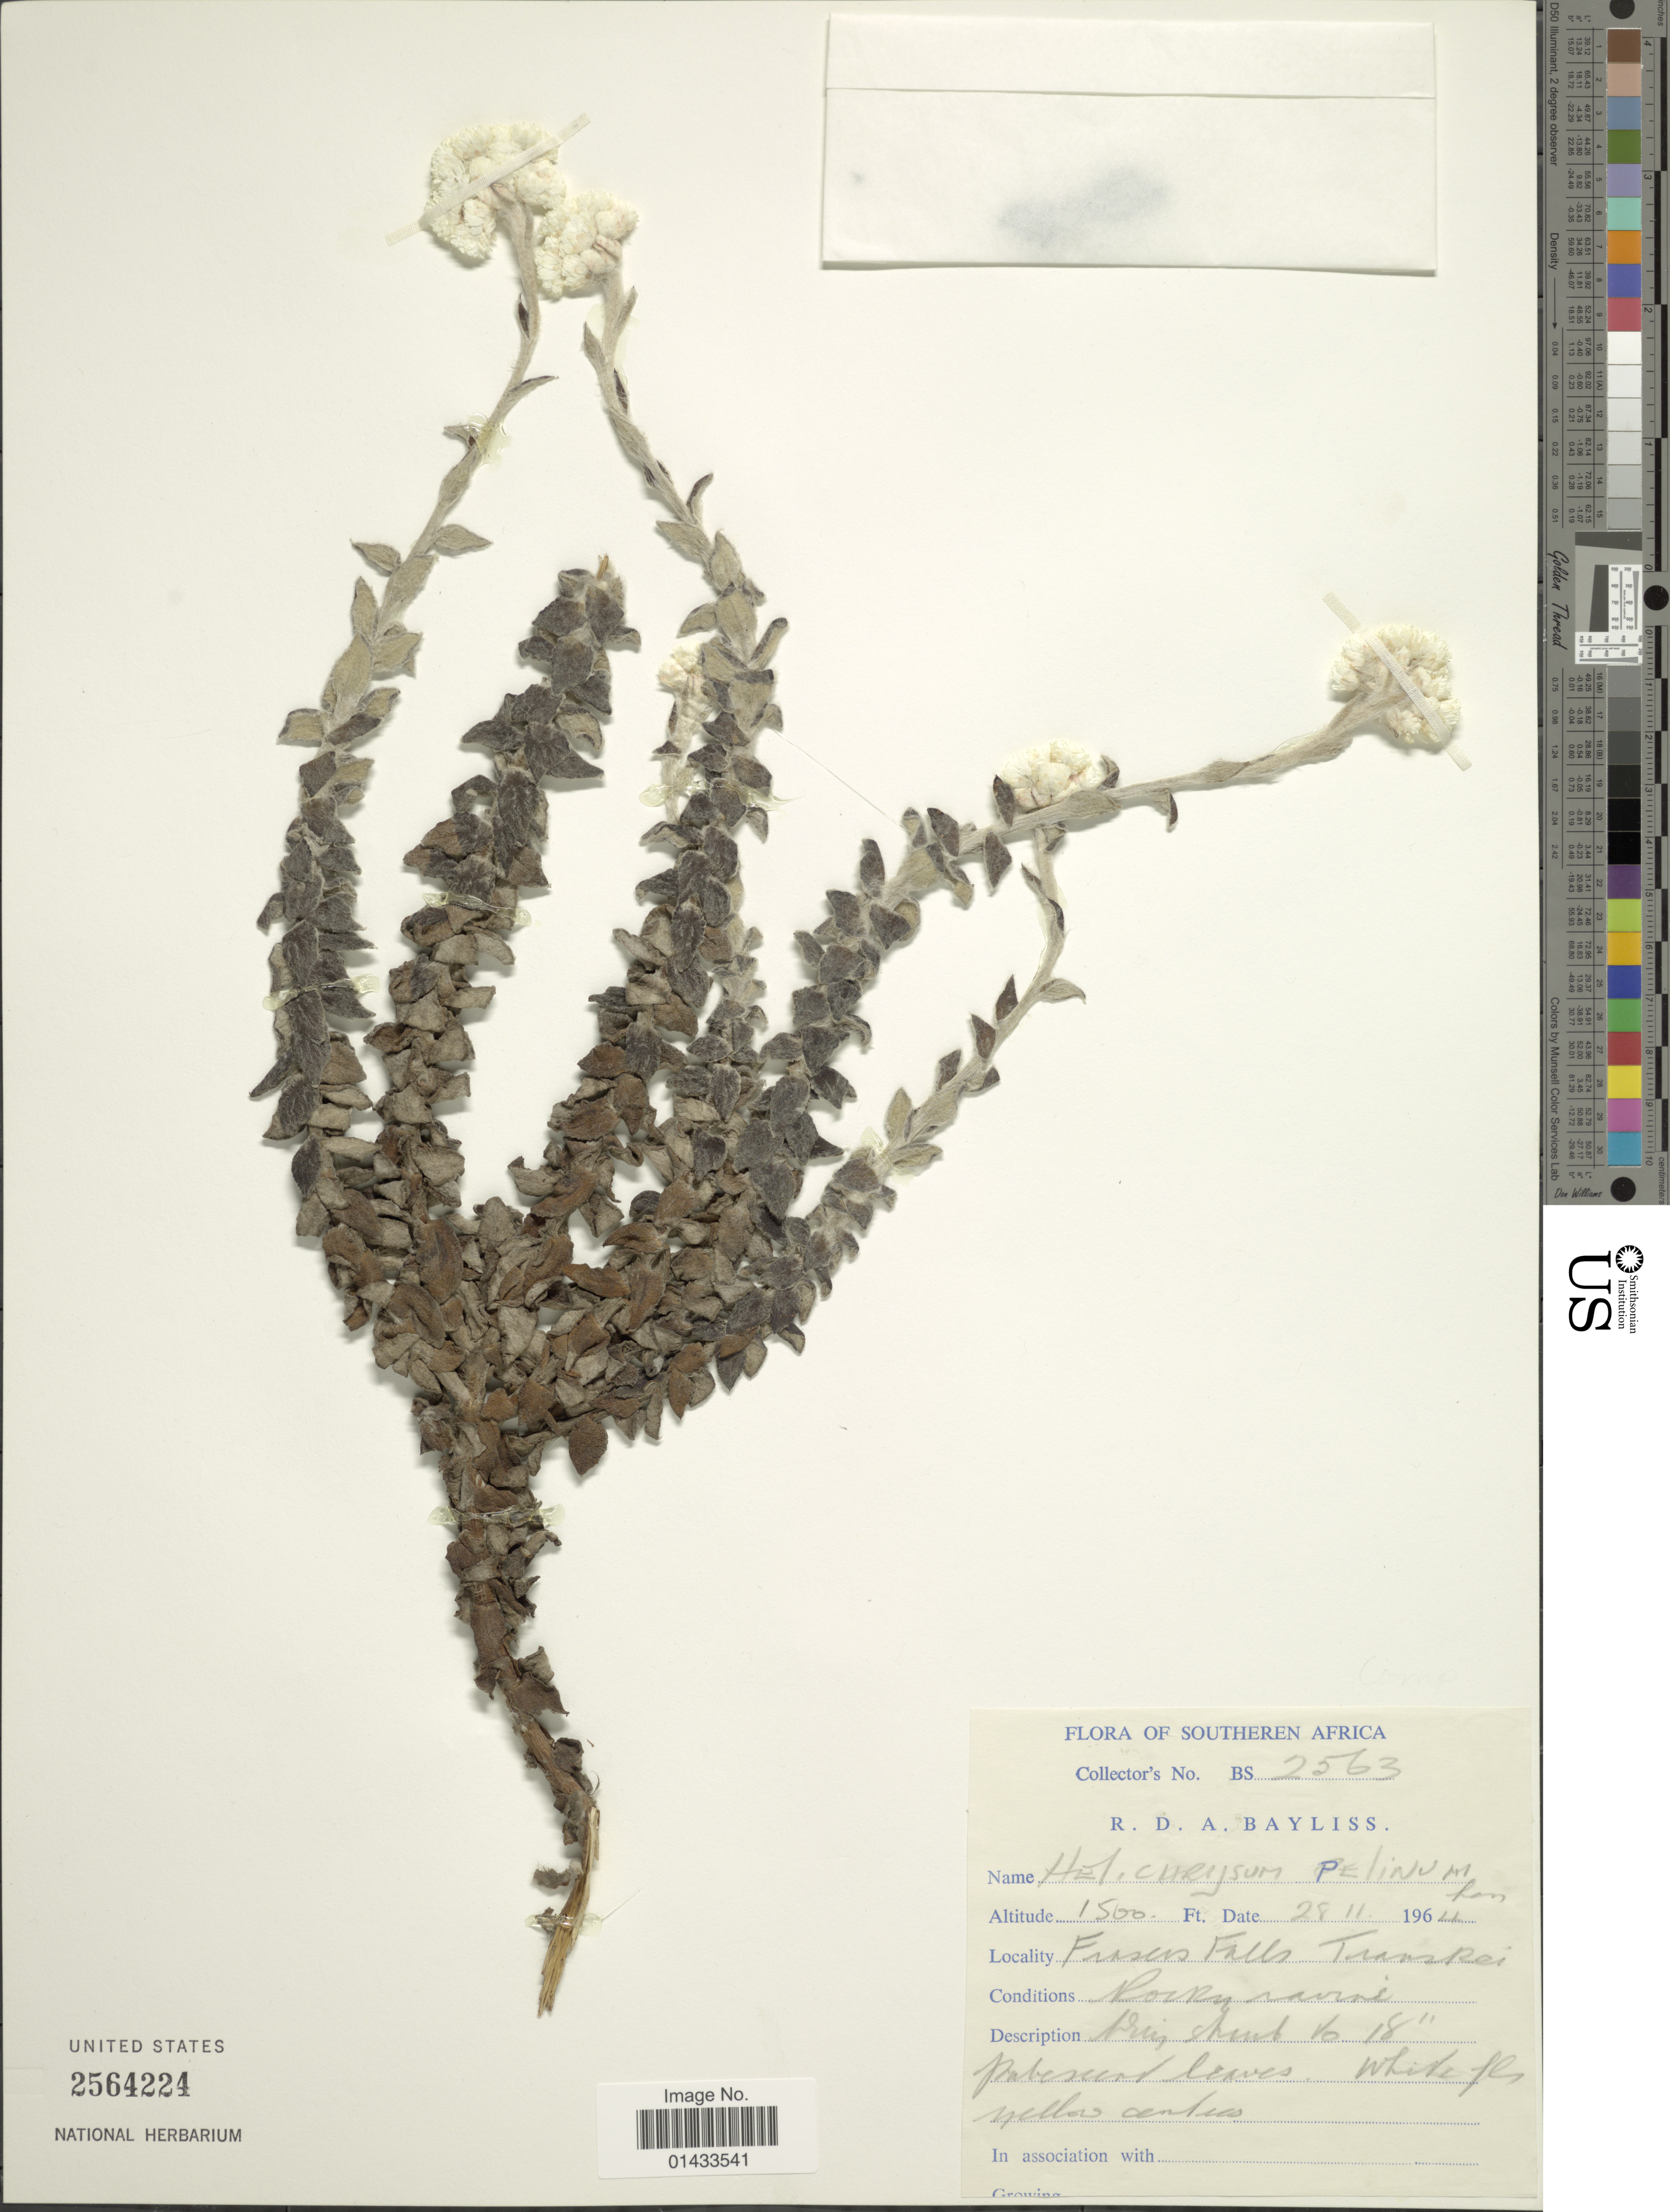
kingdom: Plantae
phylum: Tracheophyta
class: Magnoliopsida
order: Asterales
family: Asteraceae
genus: Helichrysum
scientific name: Helichrysum pelinum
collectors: R. Bayliss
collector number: BS 2563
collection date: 1964-11-28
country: South Africa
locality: Southern Africa, Frasers Falls, Traansrei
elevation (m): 457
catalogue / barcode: US 2564224